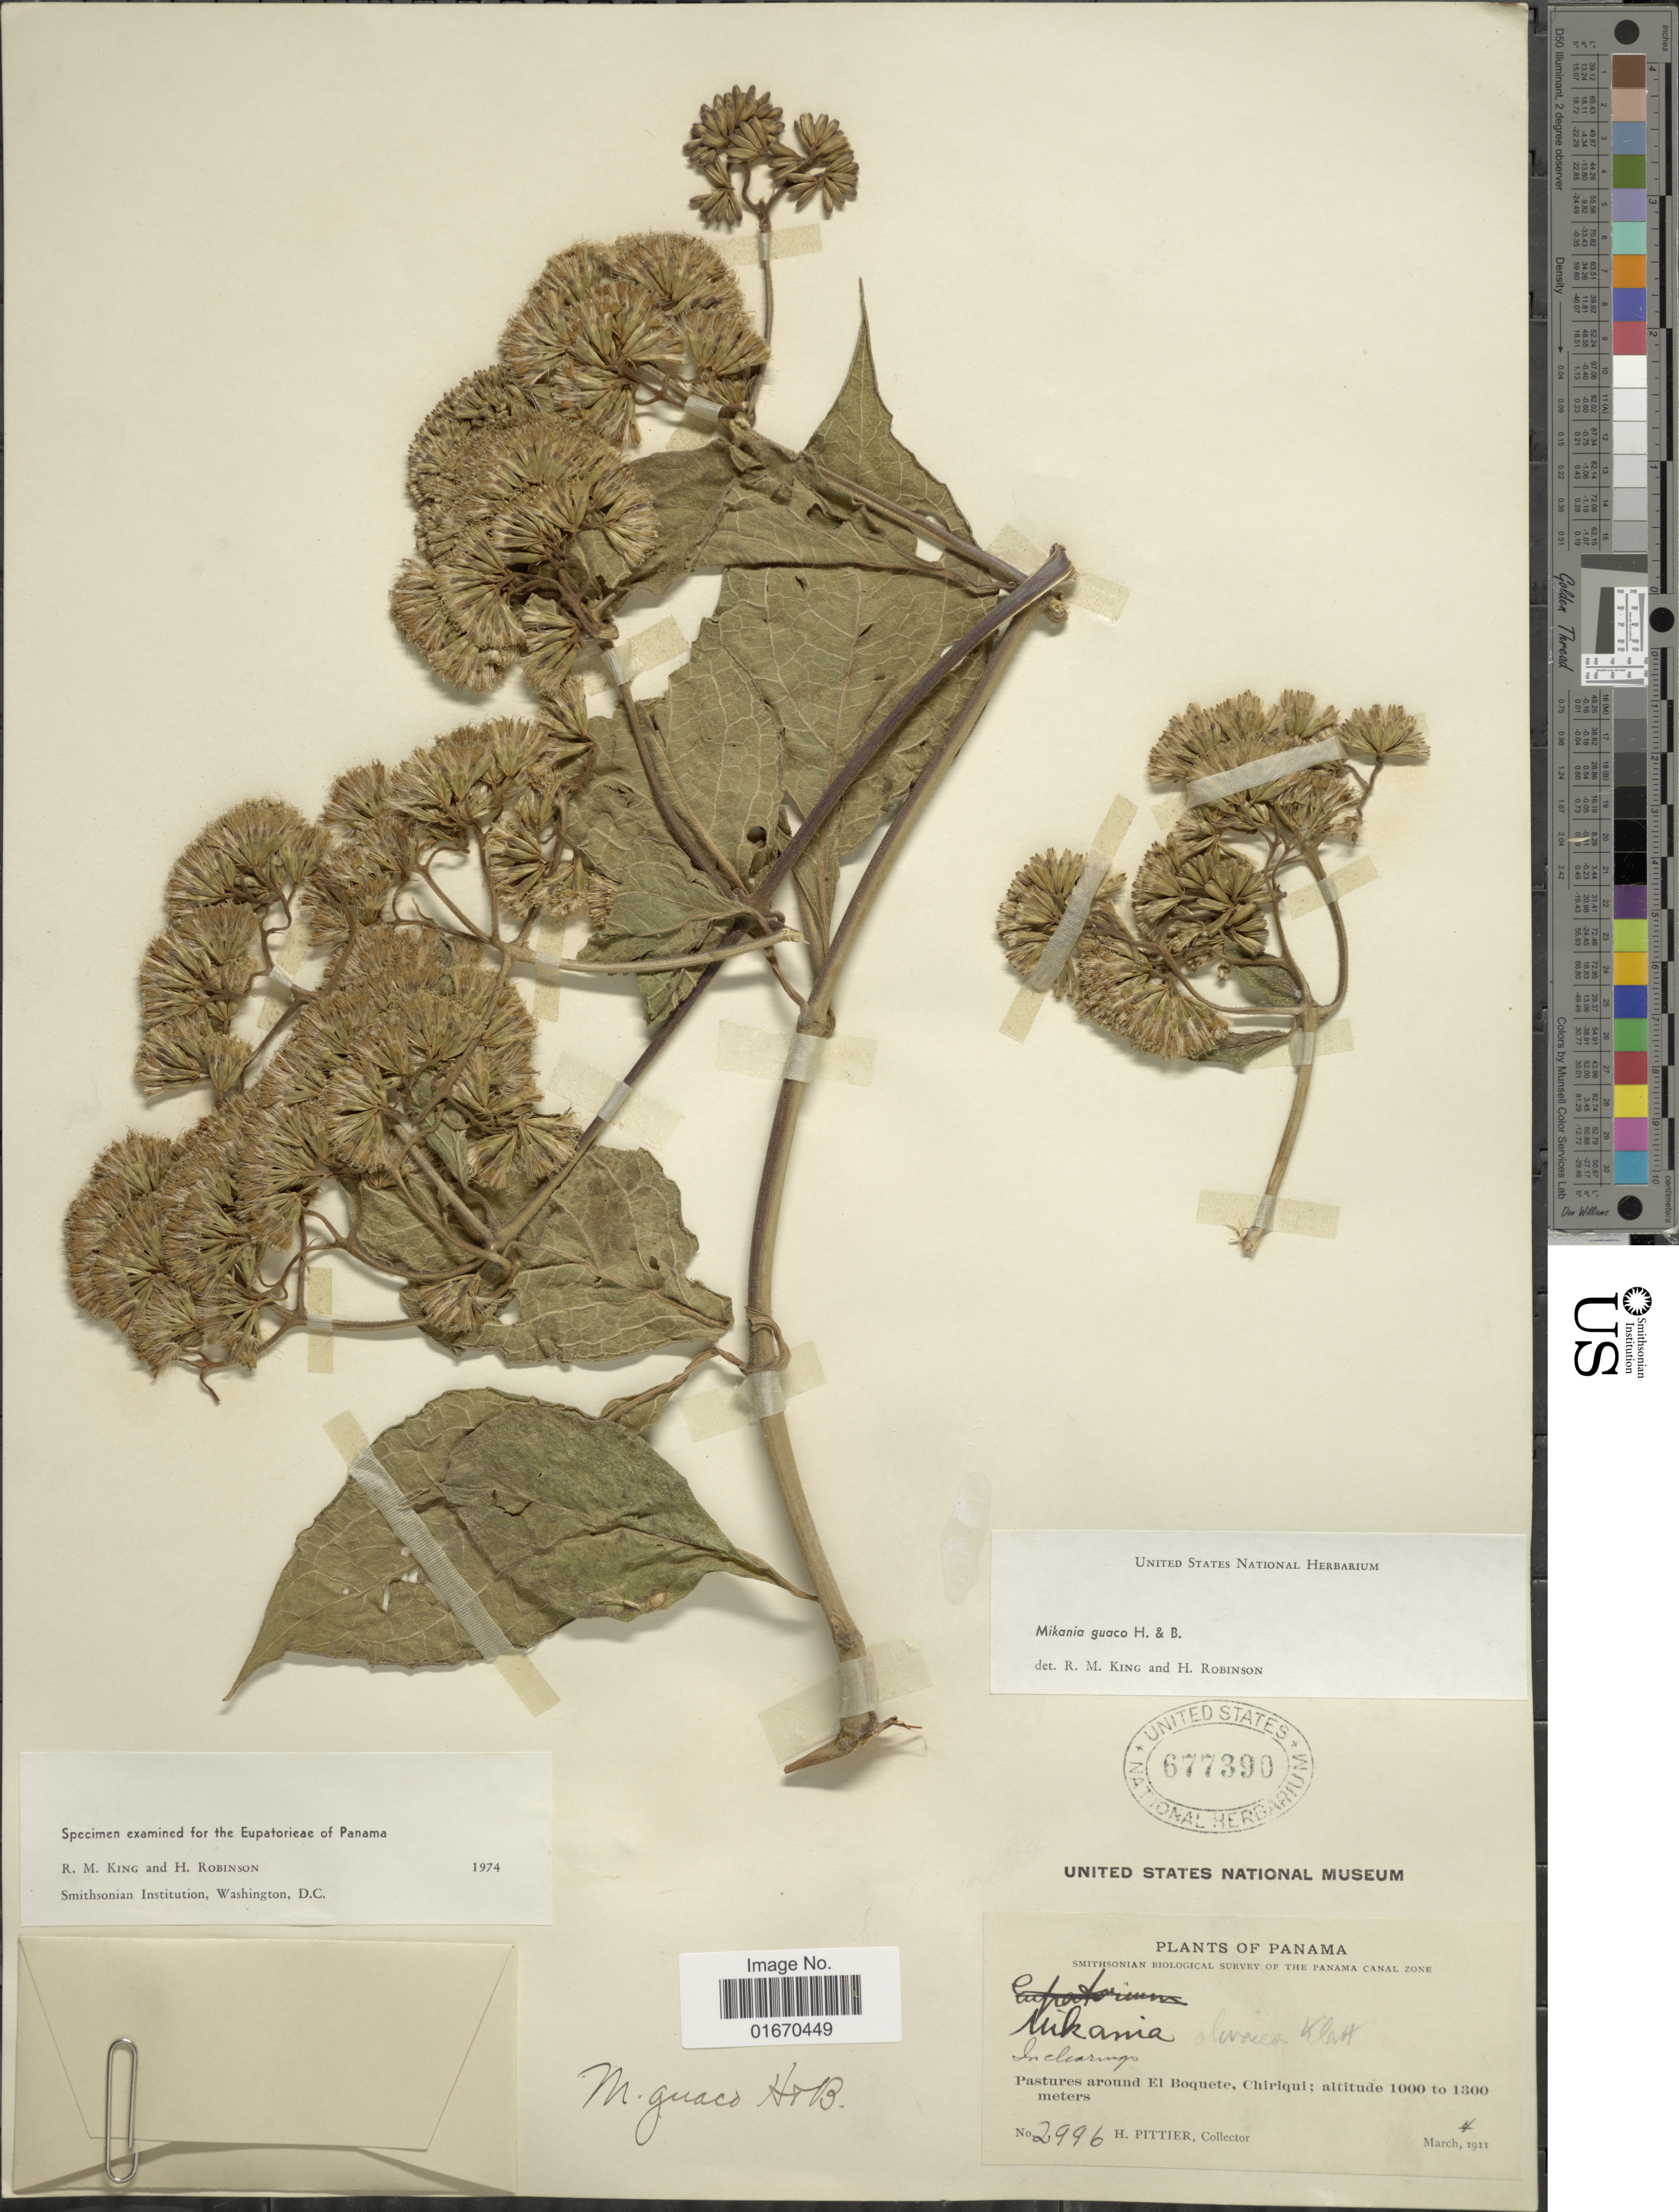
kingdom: Plantae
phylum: Tracheophyta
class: Magnoliopsida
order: Asterales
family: Asteraceae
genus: Mikania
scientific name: Mikania guaco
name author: Humb. & Bonpl.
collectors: H. F. Pittier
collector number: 2996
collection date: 1911-03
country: Panama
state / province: Chiriqui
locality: Pastures around El Boquete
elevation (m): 1000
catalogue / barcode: US 677390